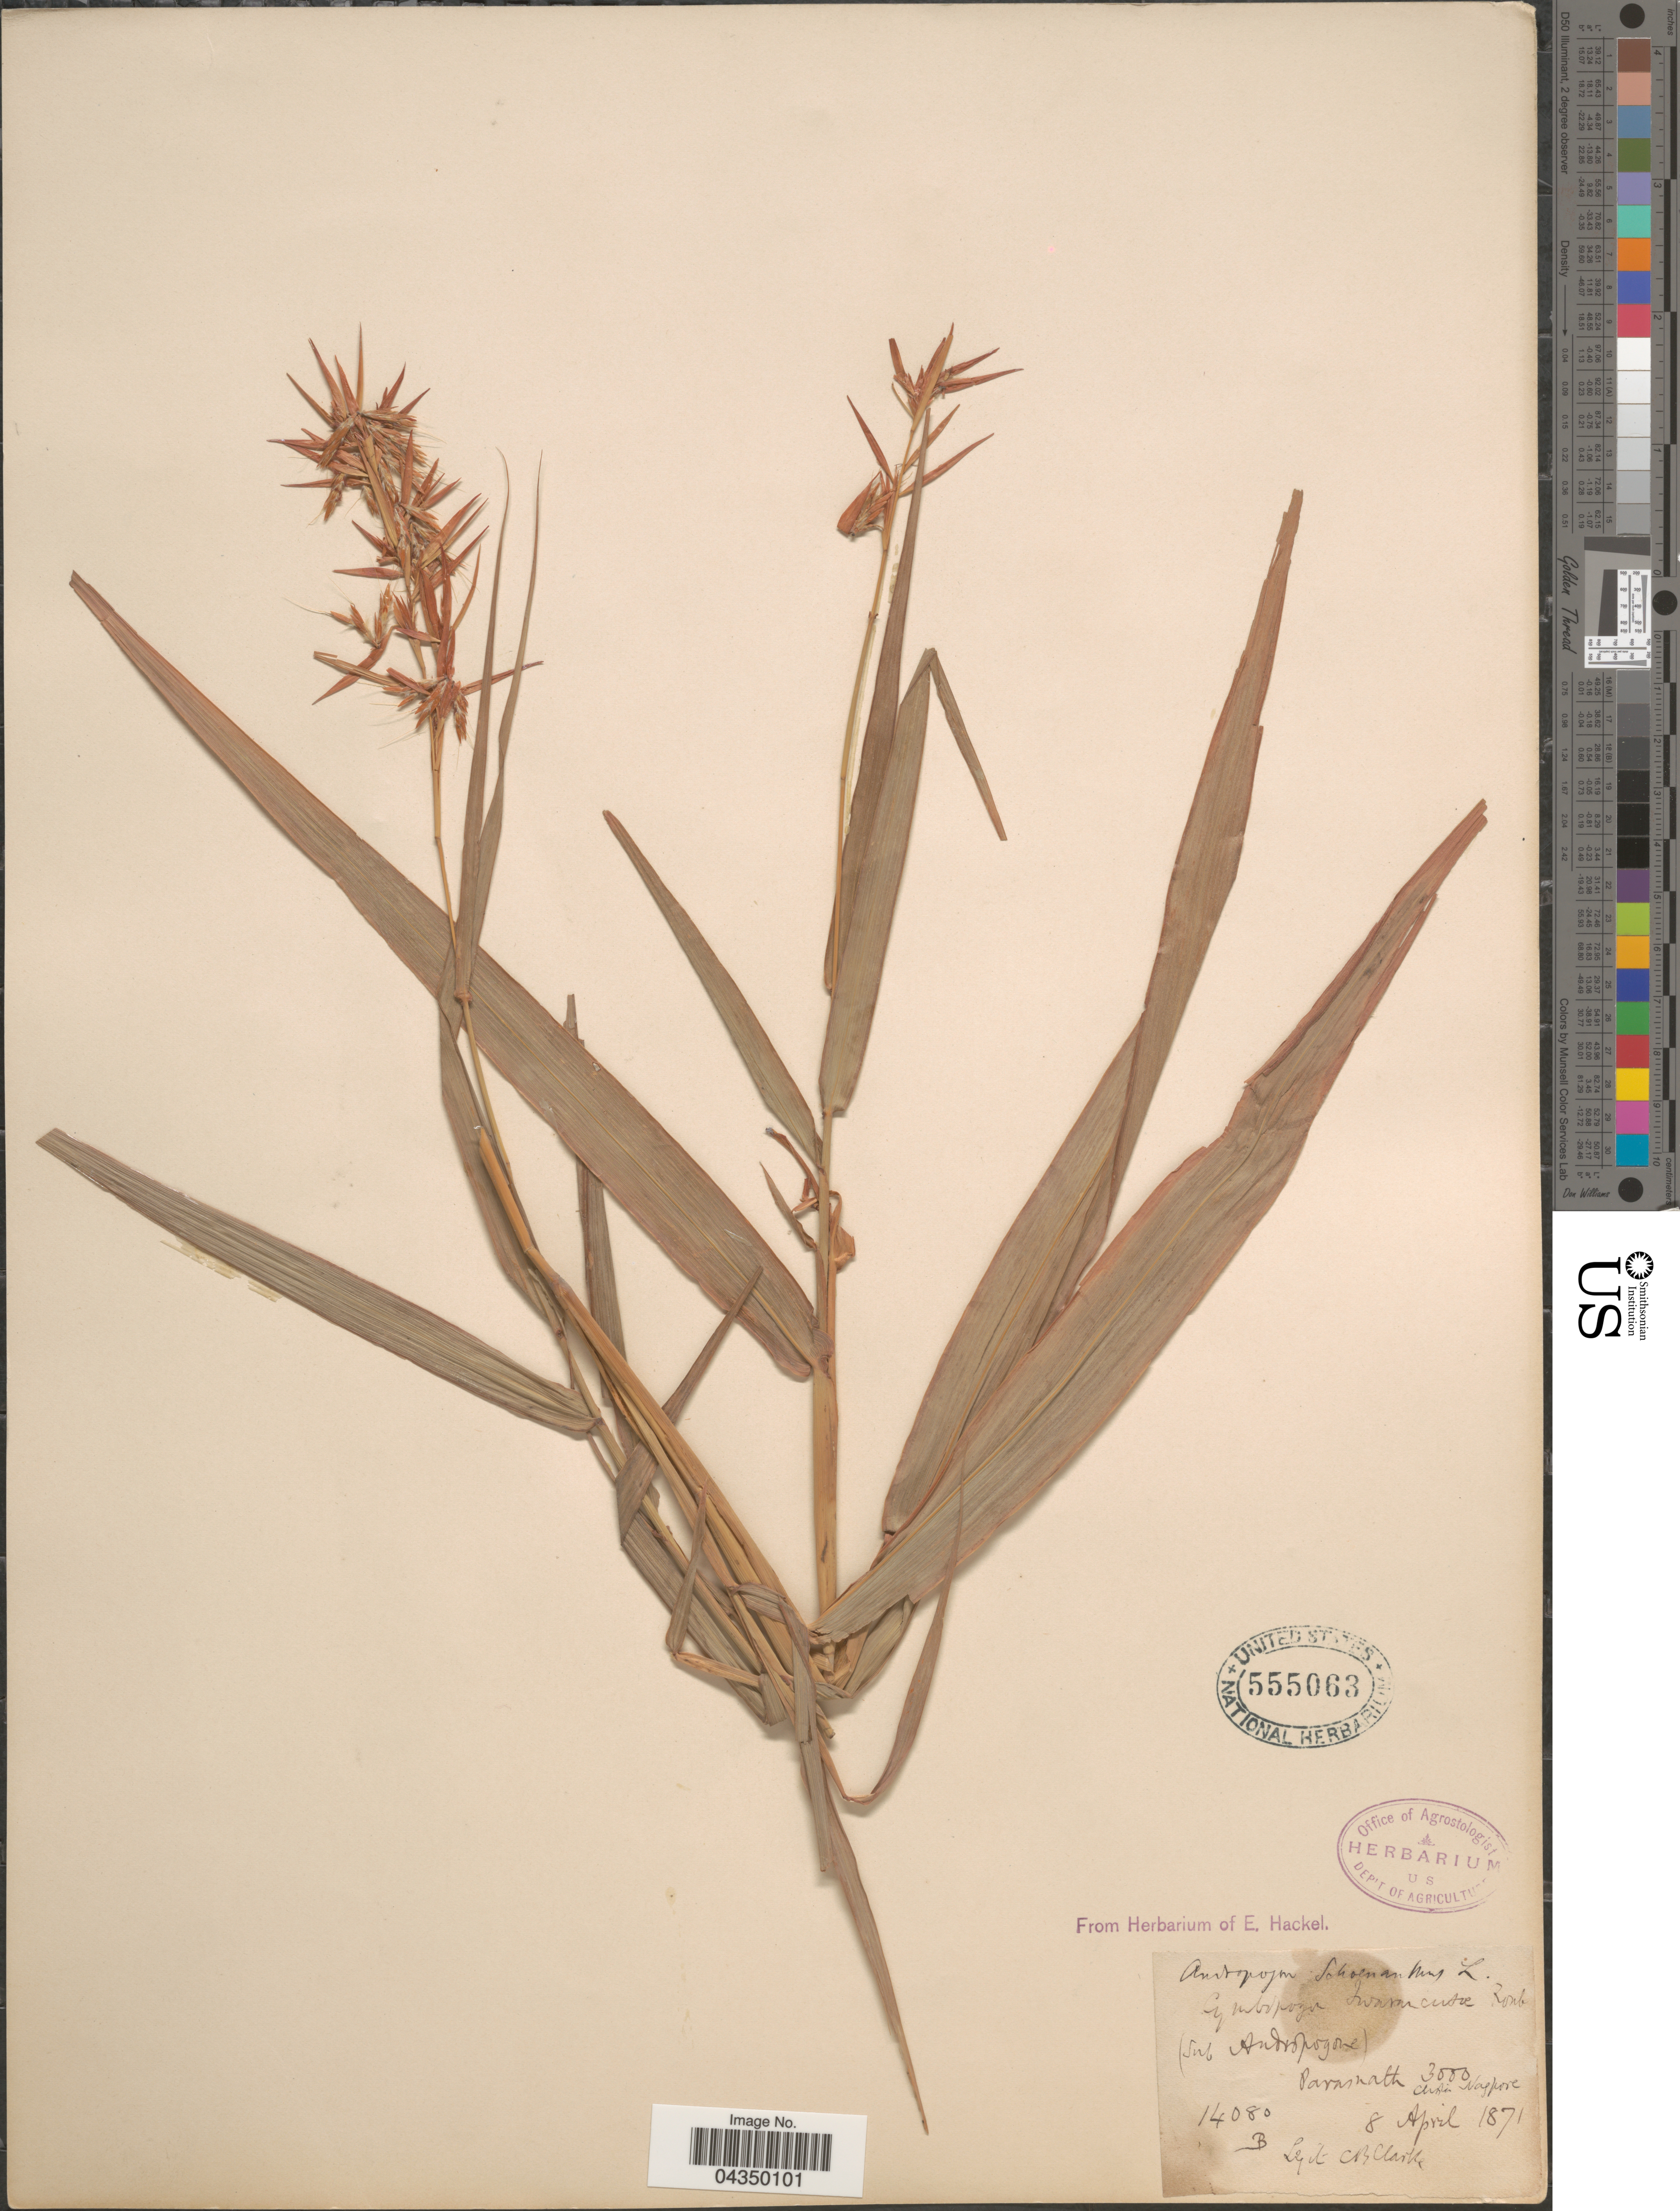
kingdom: Plantae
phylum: Tracheophyta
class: Liliopsida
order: Poales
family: Poaceae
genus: Cymbopogon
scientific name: Cymbopogon schoenanthus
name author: (L.) Spreng.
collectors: C. B. Clarke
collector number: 14080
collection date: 1871-04-08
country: India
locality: Parasnath. Chota Nagpore.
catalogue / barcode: US 555063